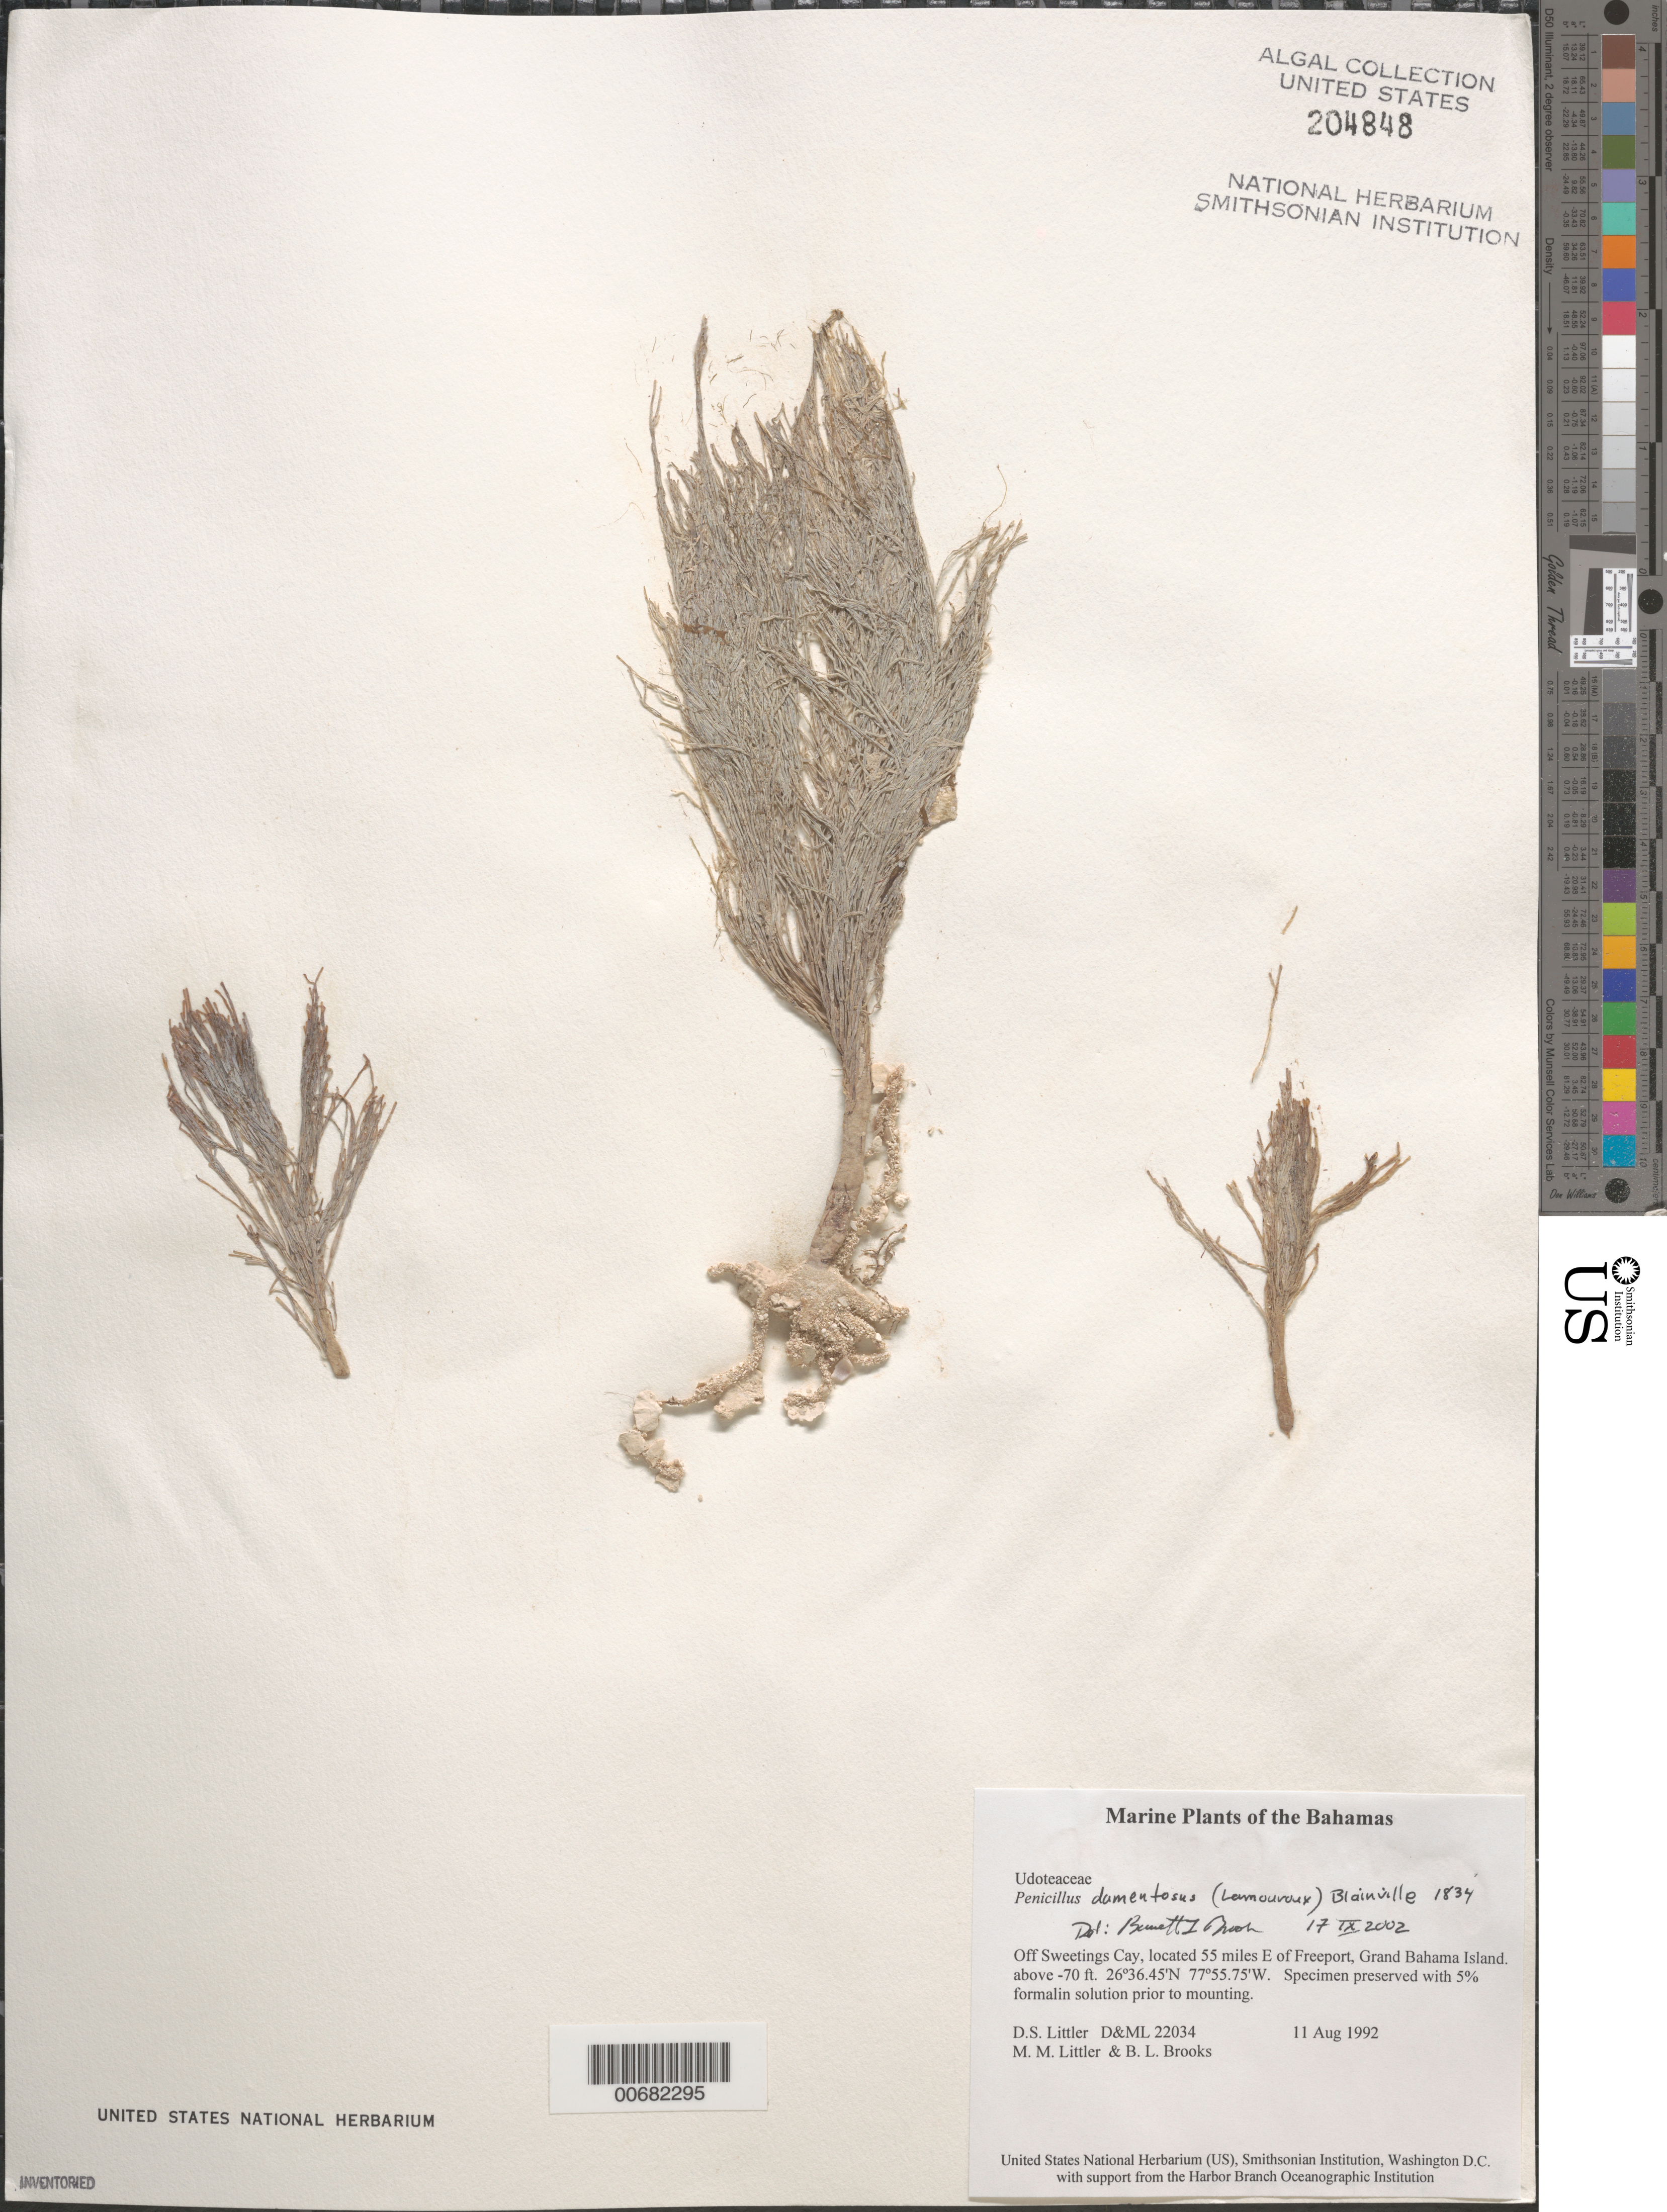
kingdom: Plantae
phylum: Chlorophyta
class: Ulvophyceae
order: Bryopsidales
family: Udoteaceae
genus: Penicillus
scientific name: Penicillus dumetosus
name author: (J.V.Lamouroux) Blainville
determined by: Brooks, B. L., (BOT), Smithsonian Institution - National Museum of Natural History (UNITED STATES)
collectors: D. S. Littler, M. M. Littler & B. Brooks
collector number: D&ML 22034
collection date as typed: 11 Aug 1992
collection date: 1992-08-11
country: Bahamas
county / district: Grand Bahama District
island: Sweetings Cay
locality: Off Sweetings Cay, 55 miles east of Freeport, Grand Bahama Island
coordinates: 26 36.45' N, 77 55.75' W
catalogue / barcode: US 204848